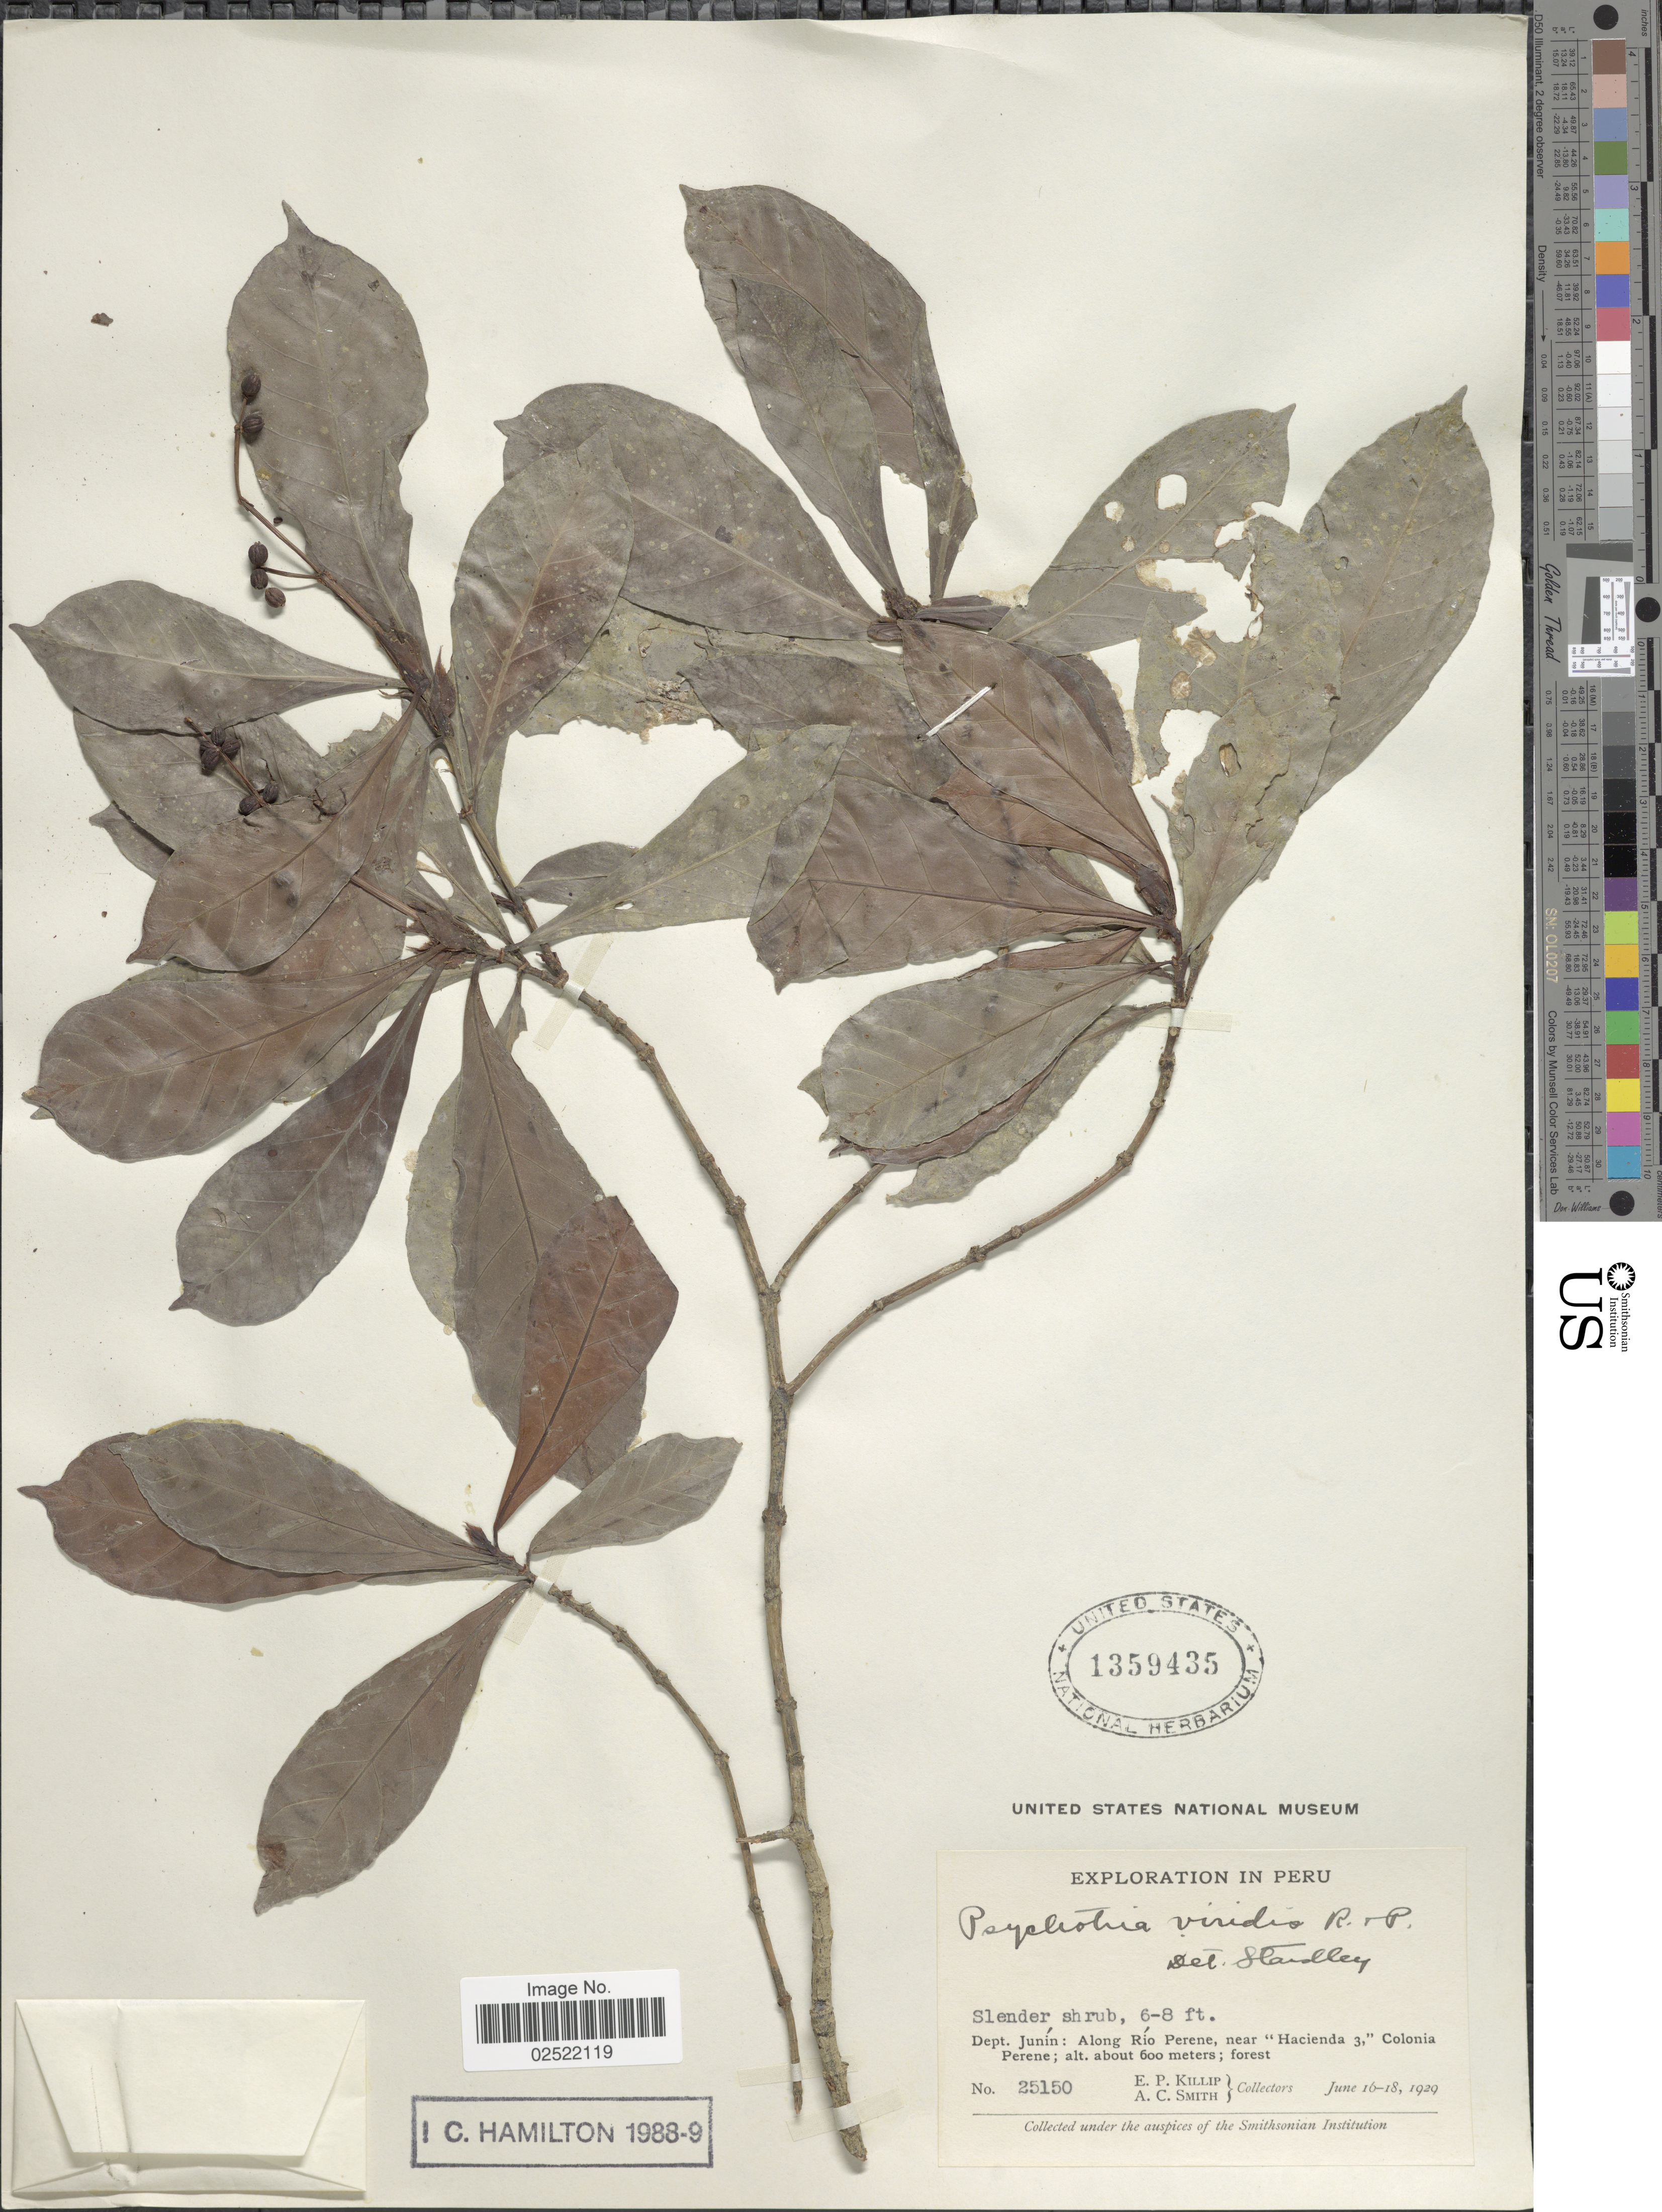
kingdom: Plantae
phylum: Tracheophyta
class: Magnoliopsida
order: Gentianales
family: Rubiaceae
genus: Psychotria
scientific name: Psychotria viridis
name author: Ruiz & Pav.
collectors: E. P. Killip & A. C. Smith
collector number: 25150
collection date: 1929-06-16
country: Peru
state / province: Junín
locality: Dept. Junin: Along Rio Perene, near "Hacienda 3", Colonia Perene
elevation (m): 600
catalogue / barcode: US 1359435